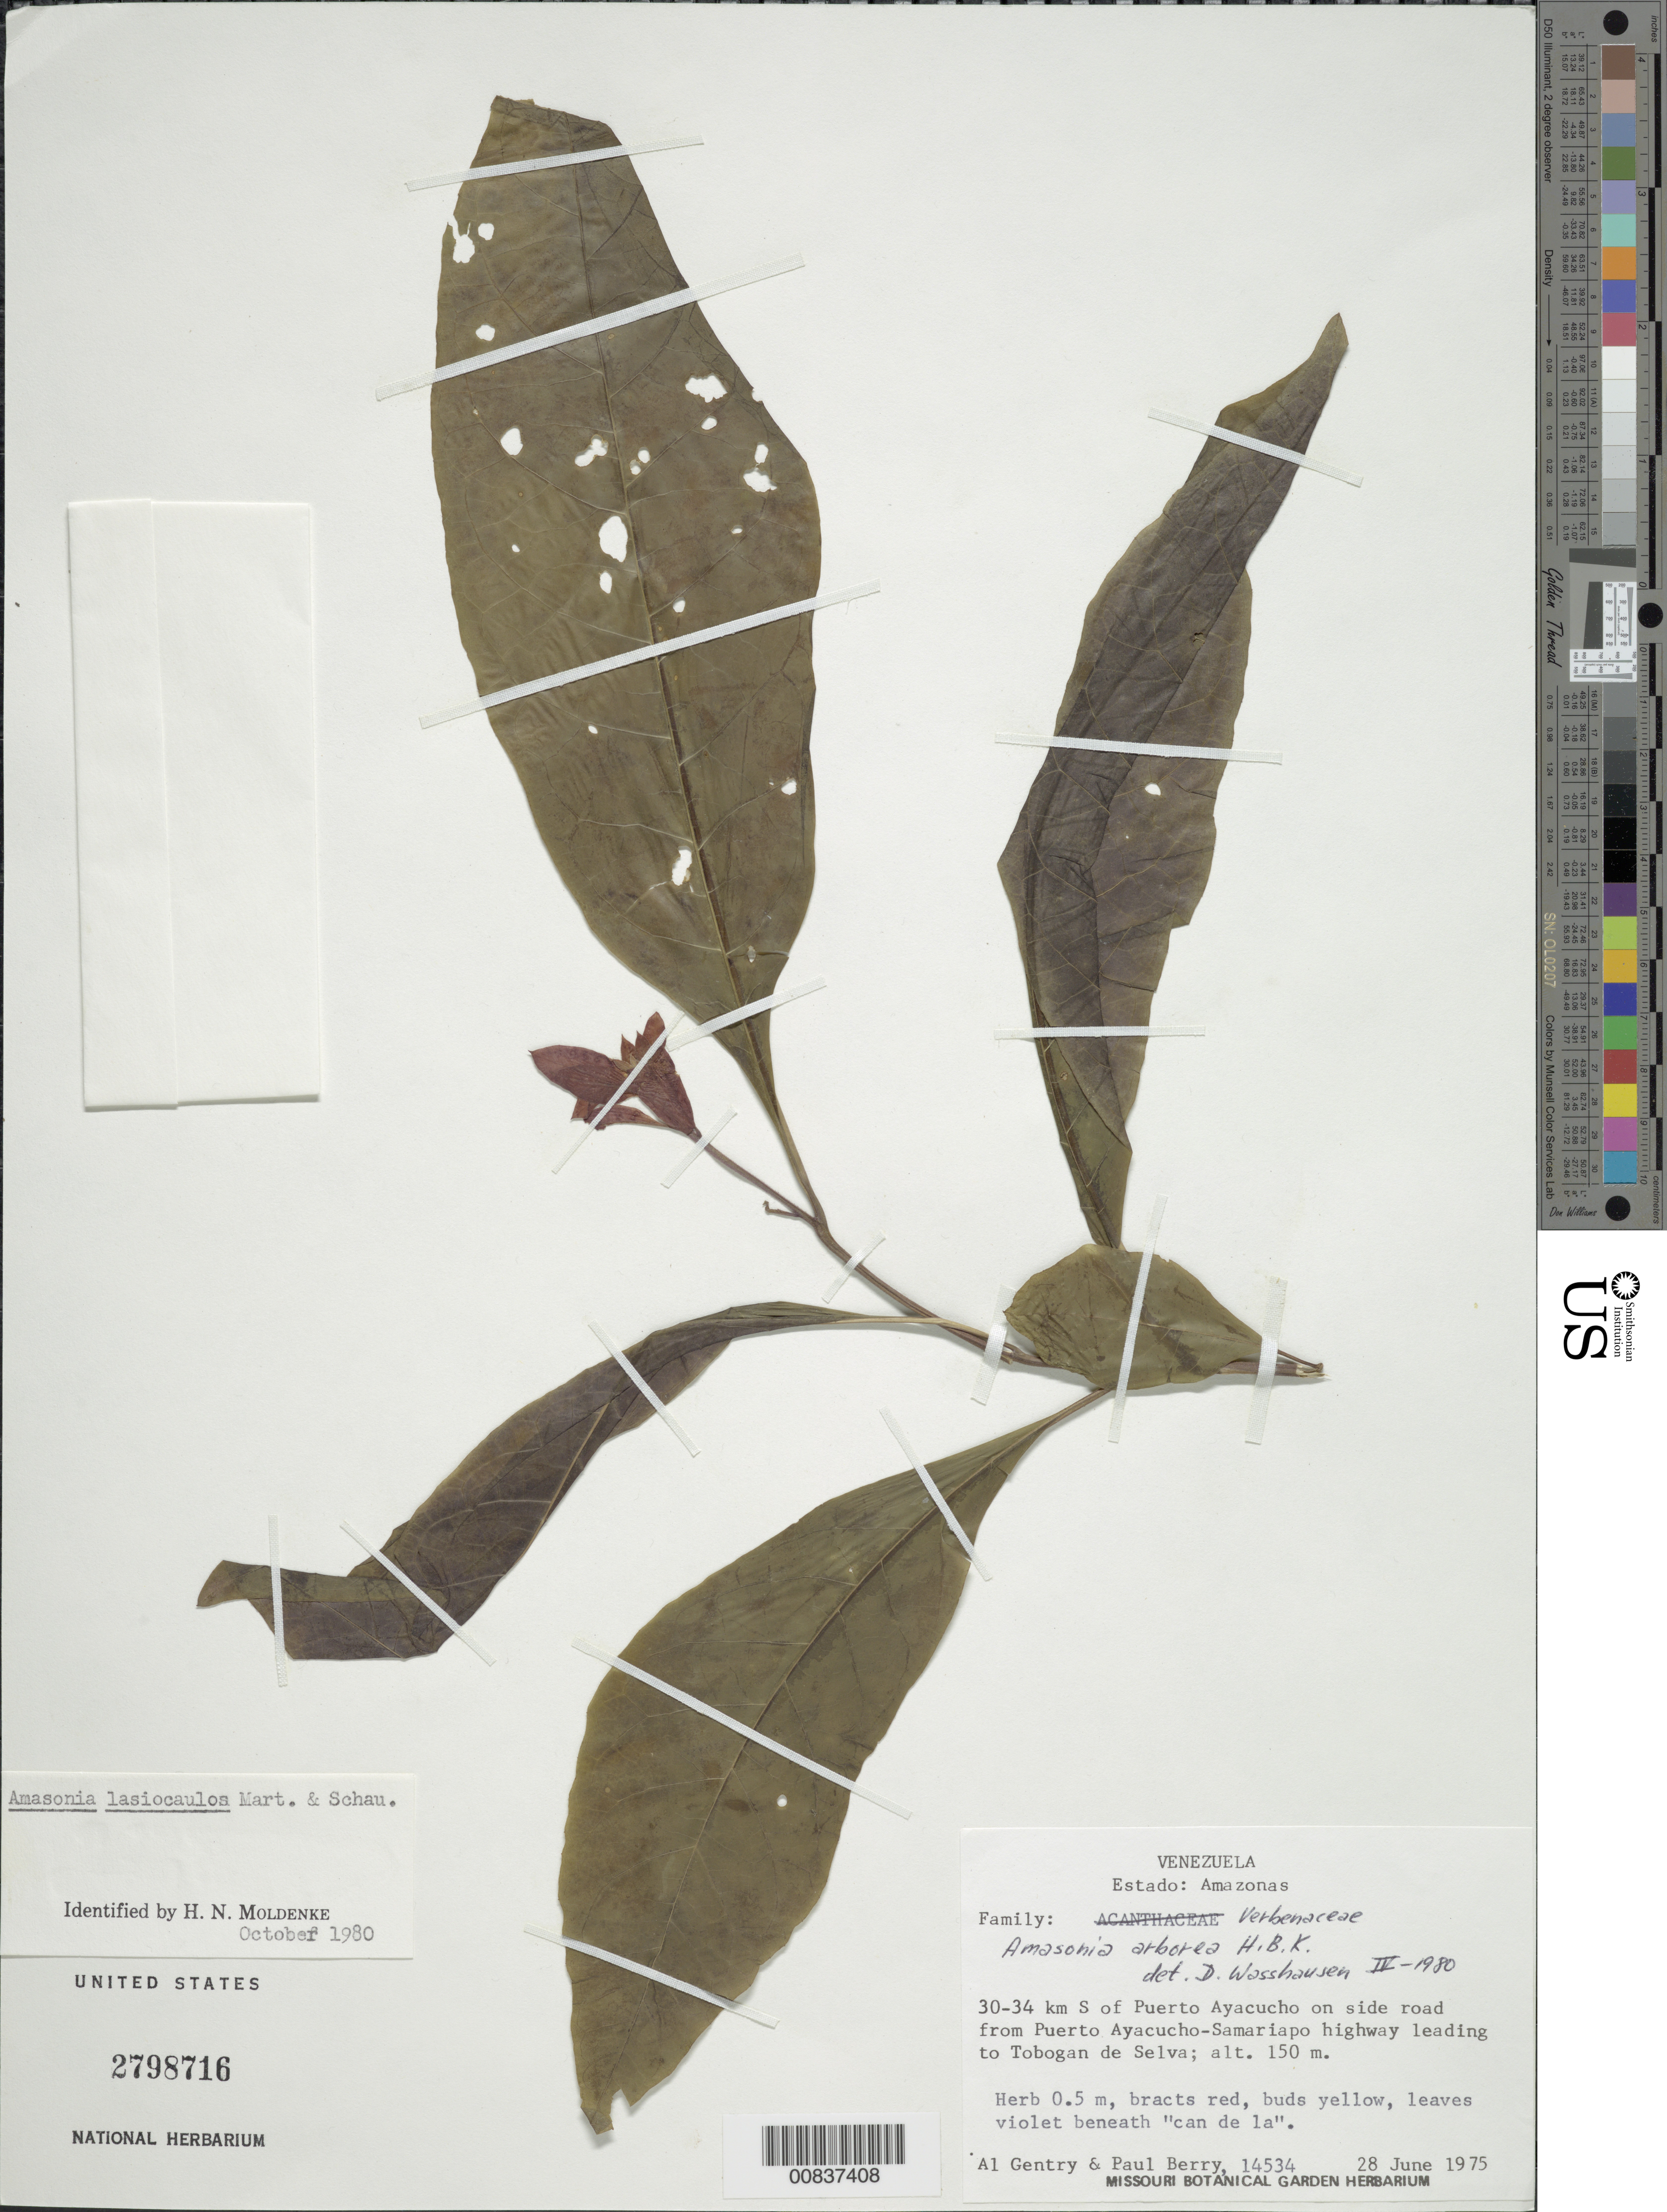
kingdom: Plantae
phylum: Tracheophyta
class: Magnoliopsida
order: Lamiales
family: Lamiaceae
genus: Amasonia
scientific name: Amasonia lasiocaulos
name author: Mart. & Schauer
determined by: Moldenke, H. N.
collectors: A. H. Gentry & P. Berry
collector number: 14534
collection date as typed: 28-Jun-75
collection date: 1975-06-28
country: Venezuela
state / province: Amazonas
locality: Puerto Ayacucho-Samariapo highway, 30-34 km S of Puerto Ayacucho, leading to Tobogan de Selva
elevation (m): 150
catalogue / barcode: US 2798716